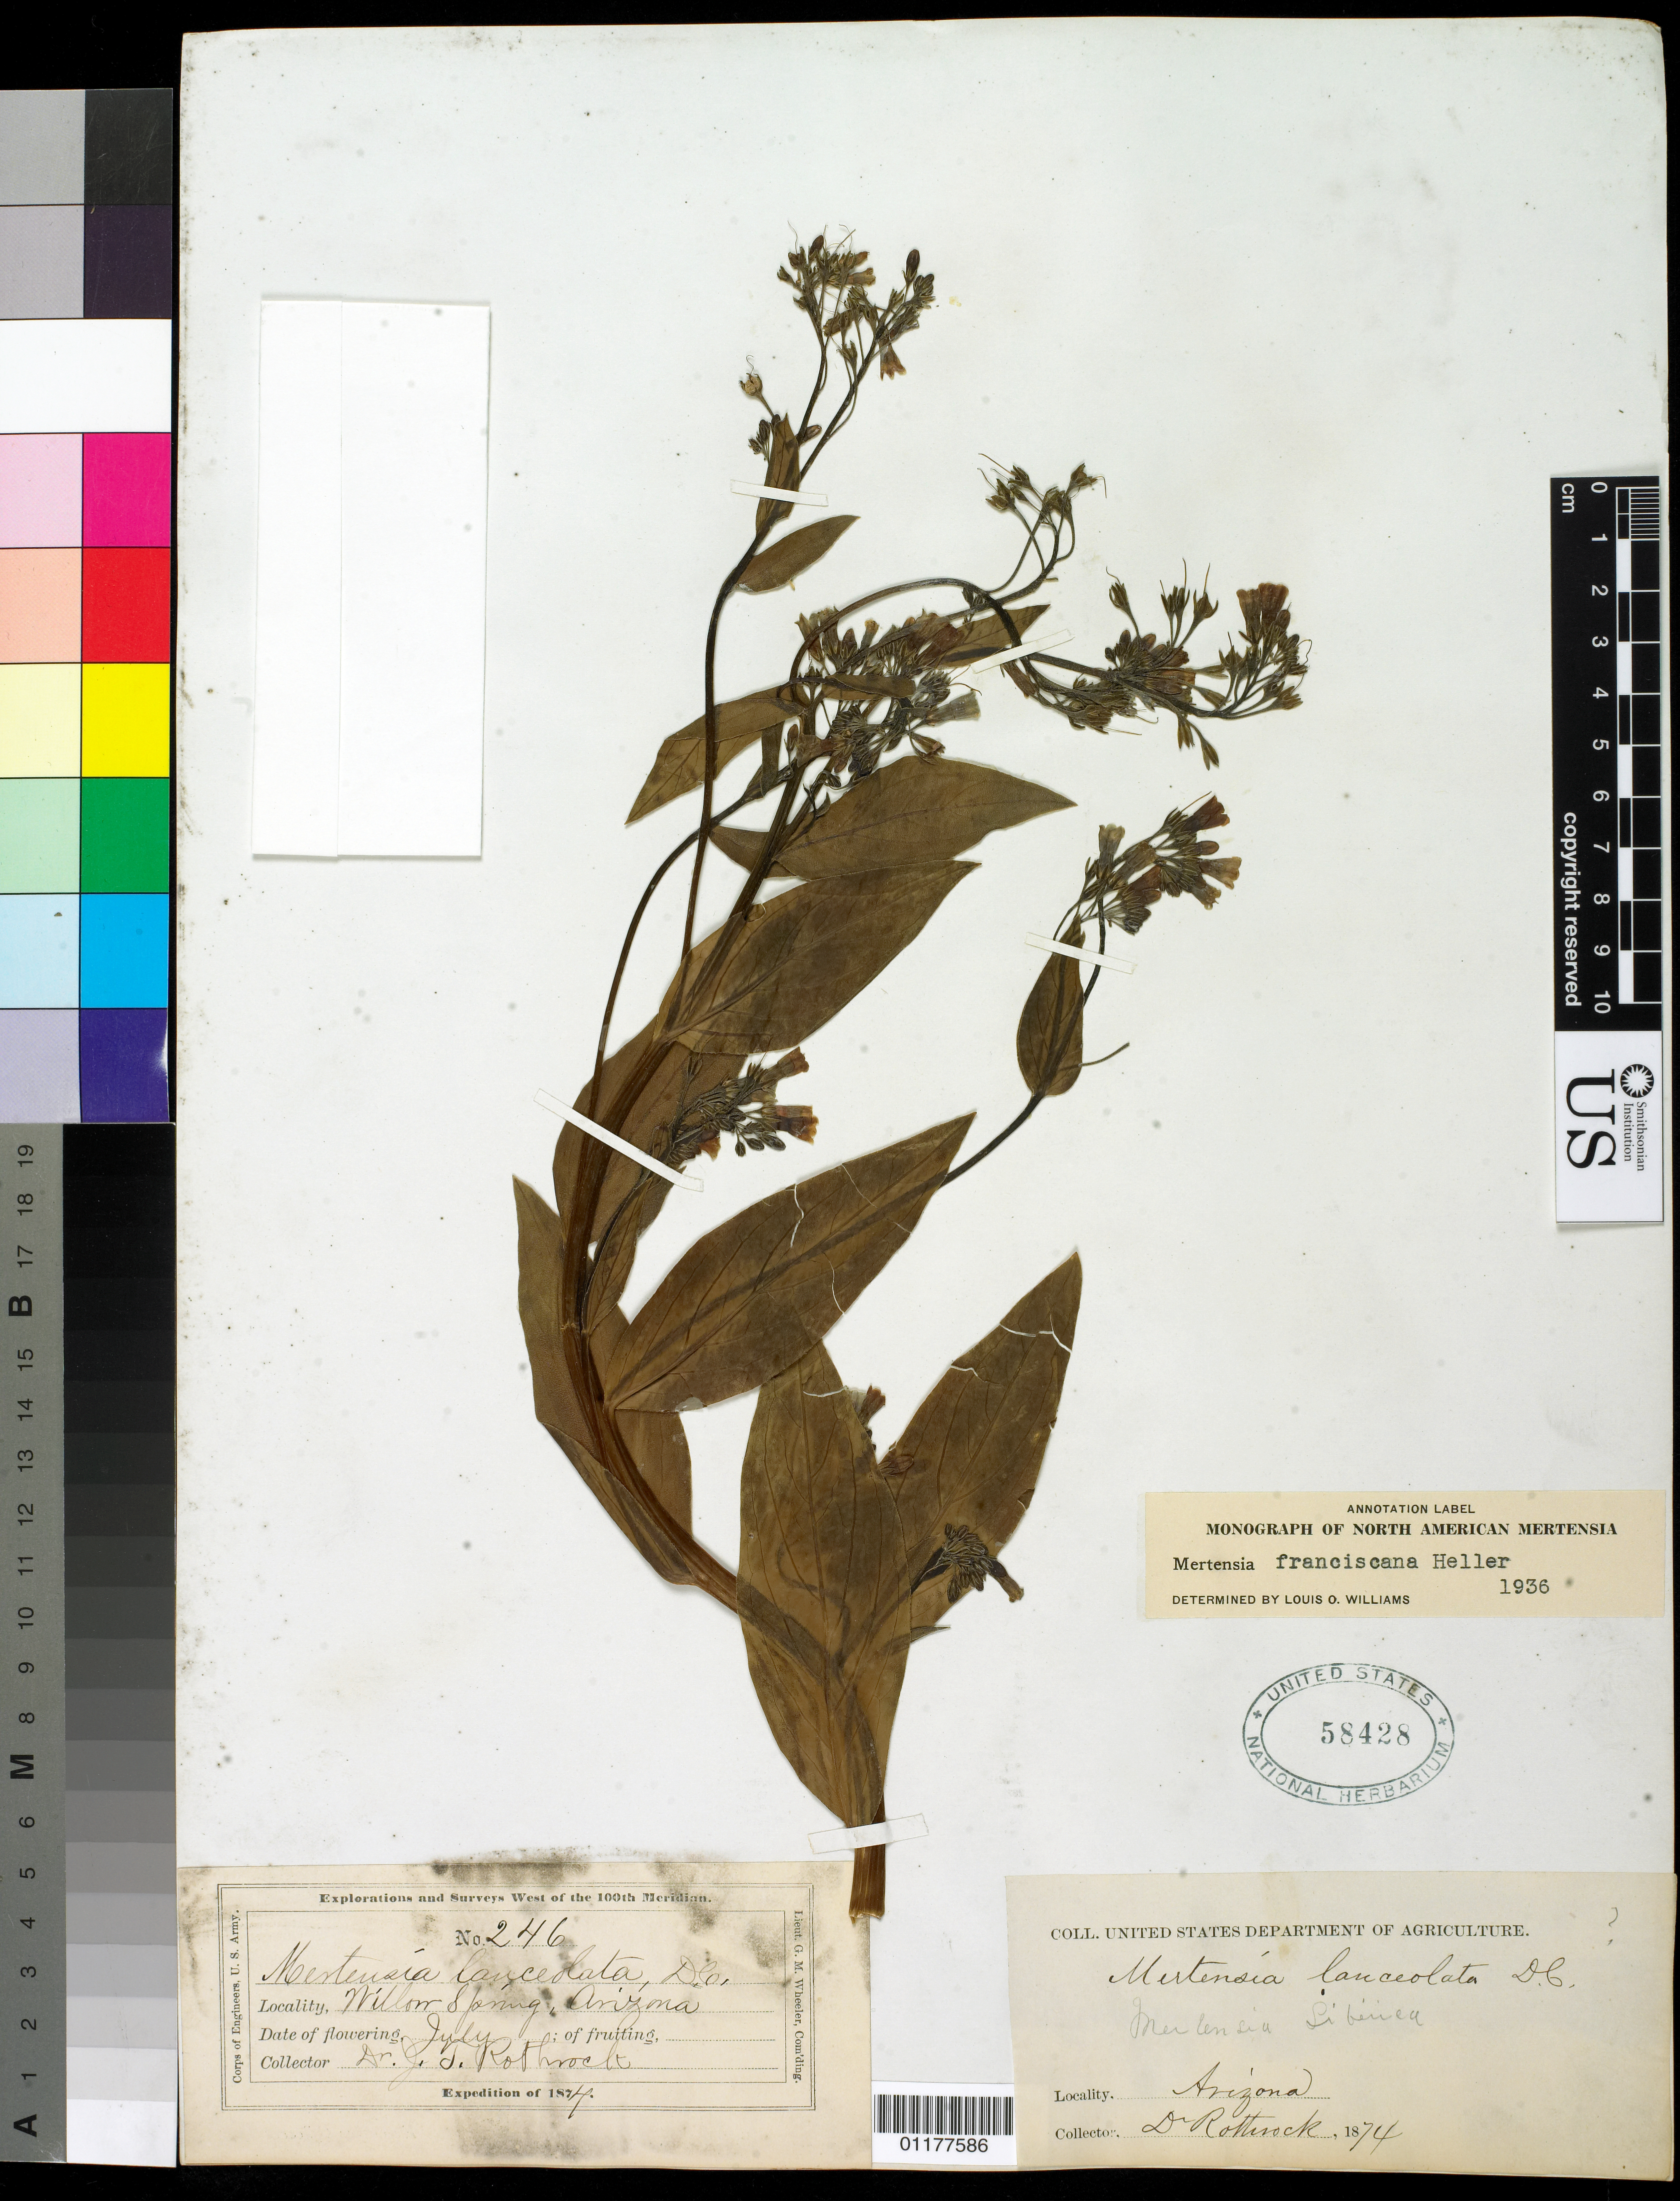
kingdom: Plantae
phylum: Tracheophyta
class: Magnoliopsida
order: Boraginales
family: Boraginaceae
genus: Mertensia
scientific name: Mertensia franciscana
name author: A. Heller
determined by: Williams, Louis O.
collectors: J. T. Rothrock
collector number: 246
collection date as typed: Jul 1874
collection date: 1874-07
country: United States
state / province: Arizona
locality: Willow Spring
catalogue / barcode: US 58428